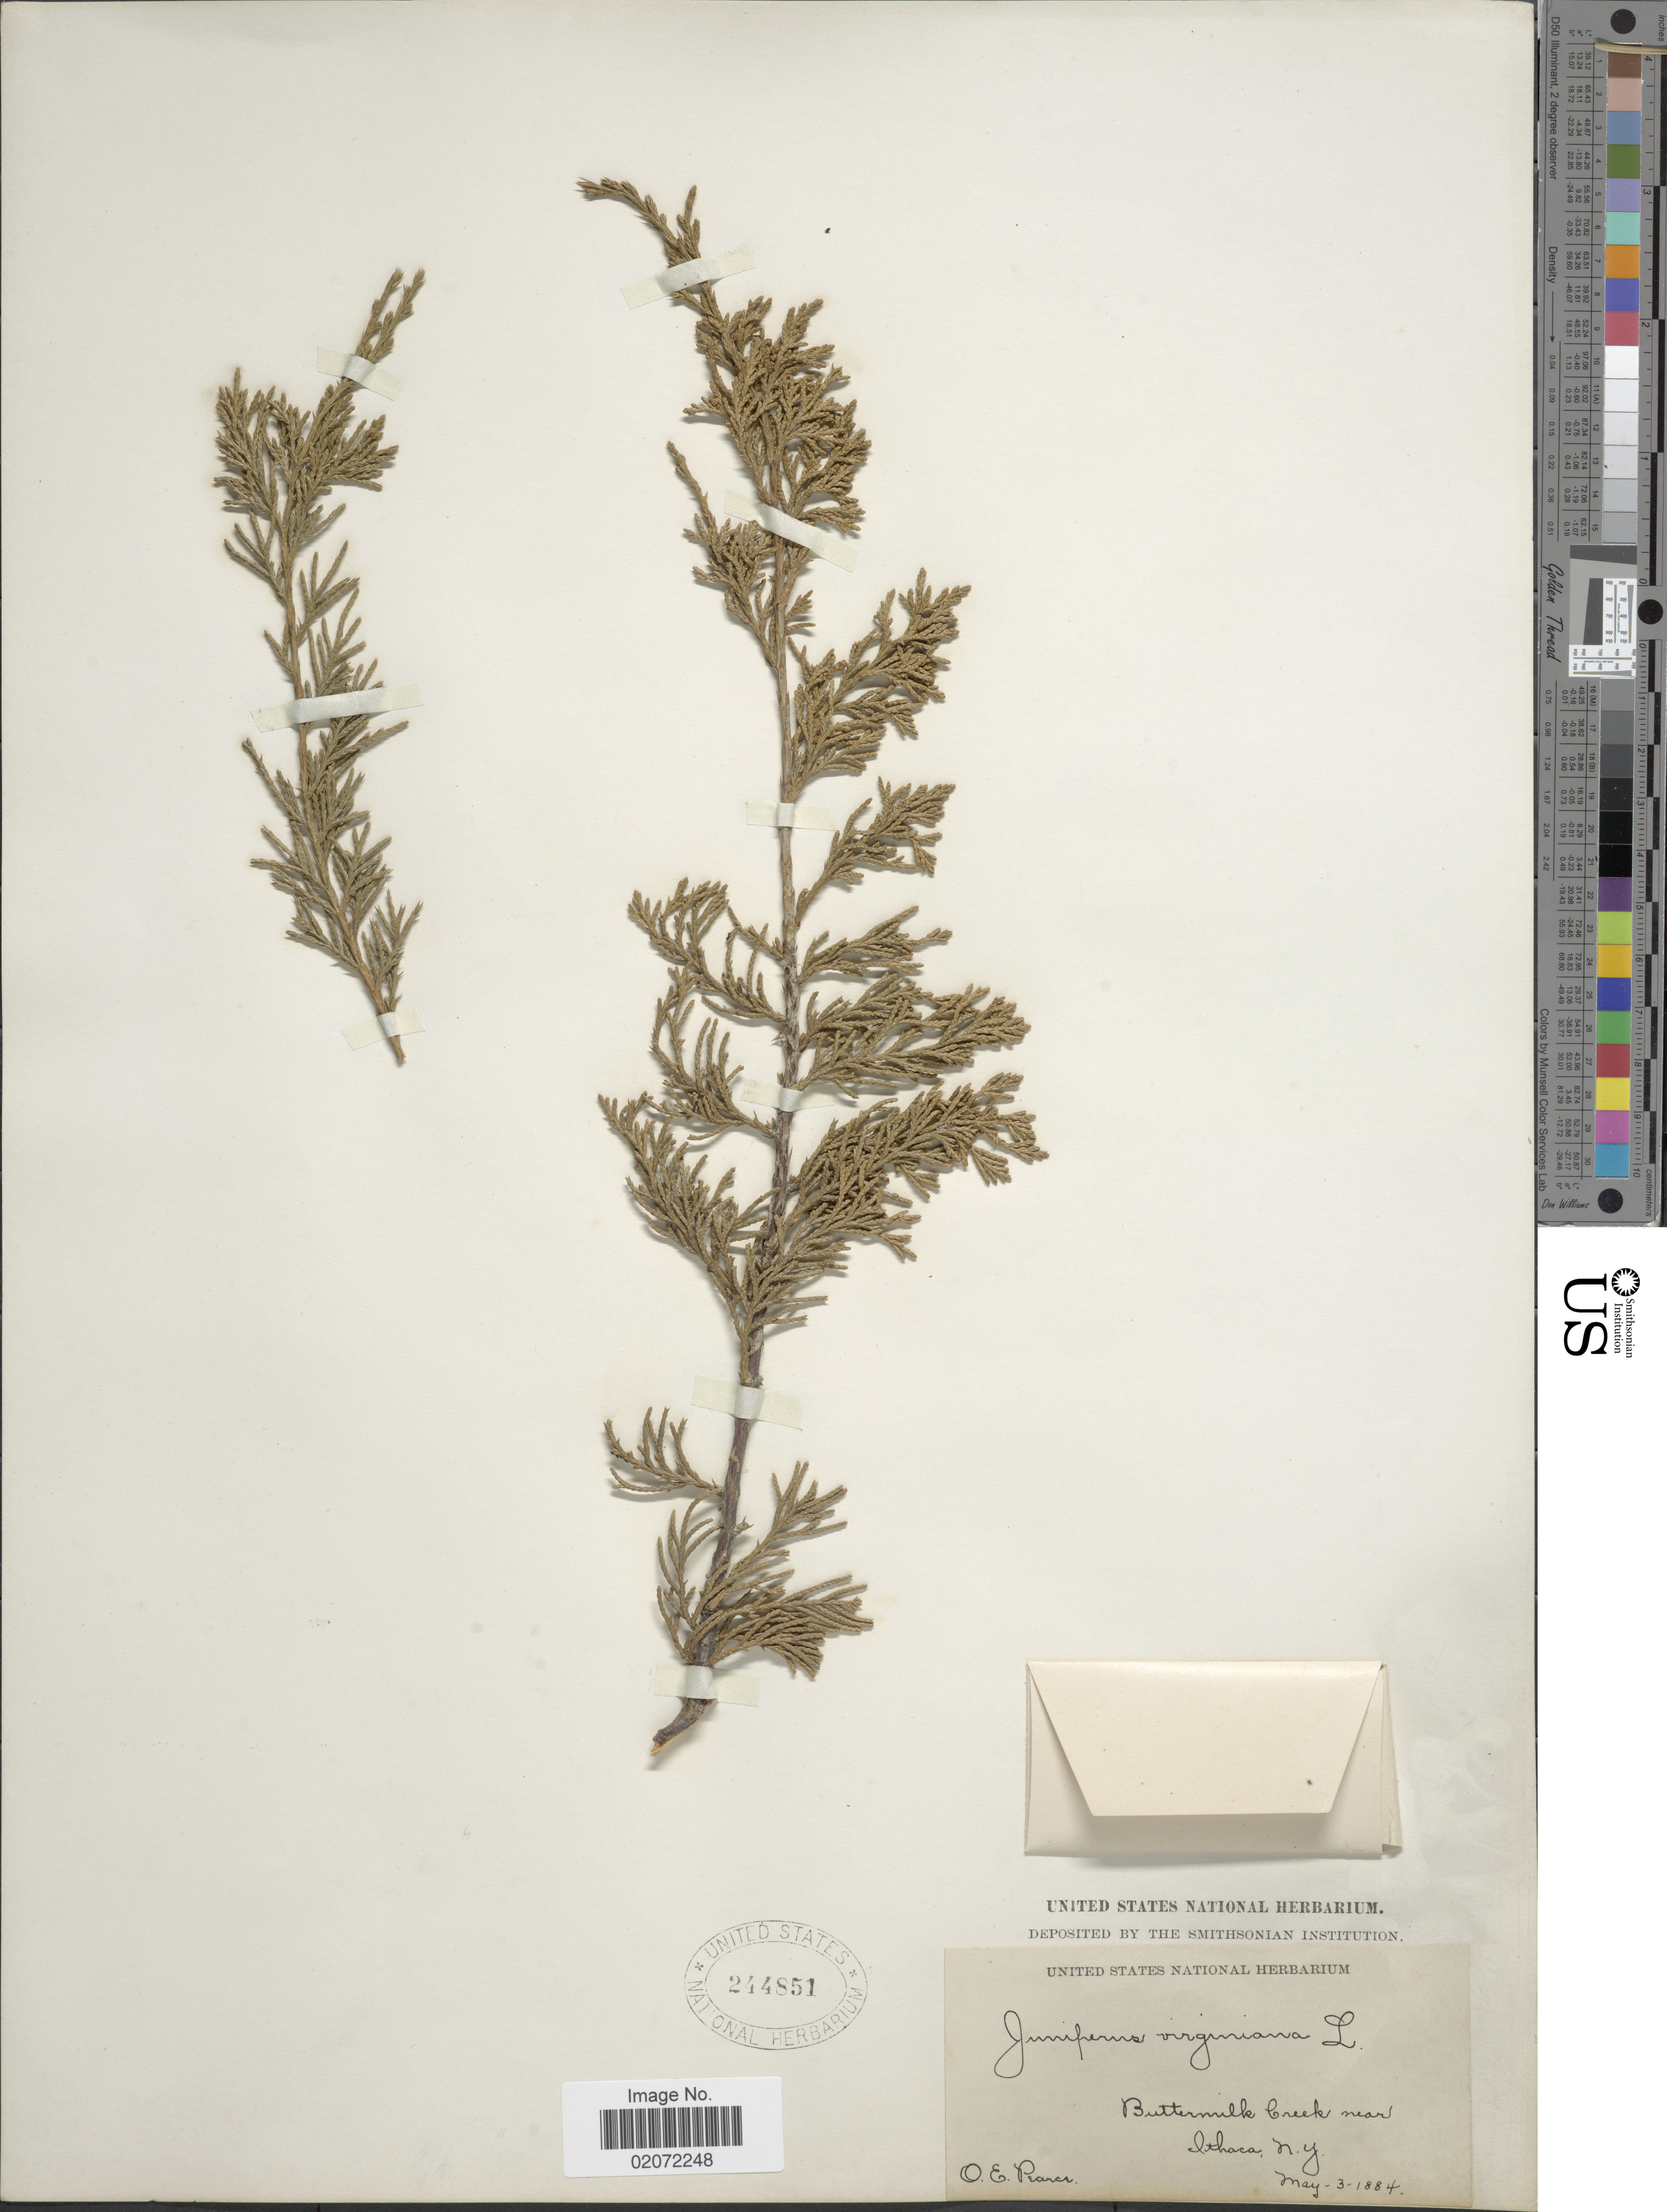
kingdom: Plantae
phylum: Tracheophyta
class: Pinopsida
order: Pinales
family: Cupressaceae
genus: Juniperus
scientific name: Juniperus virginiana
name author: L.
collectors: O. E. Pearce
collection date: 1884-05-03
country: United States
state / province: New York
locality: Buttermilk Creek near Ithaca. N.Y.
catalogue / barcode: US 244851